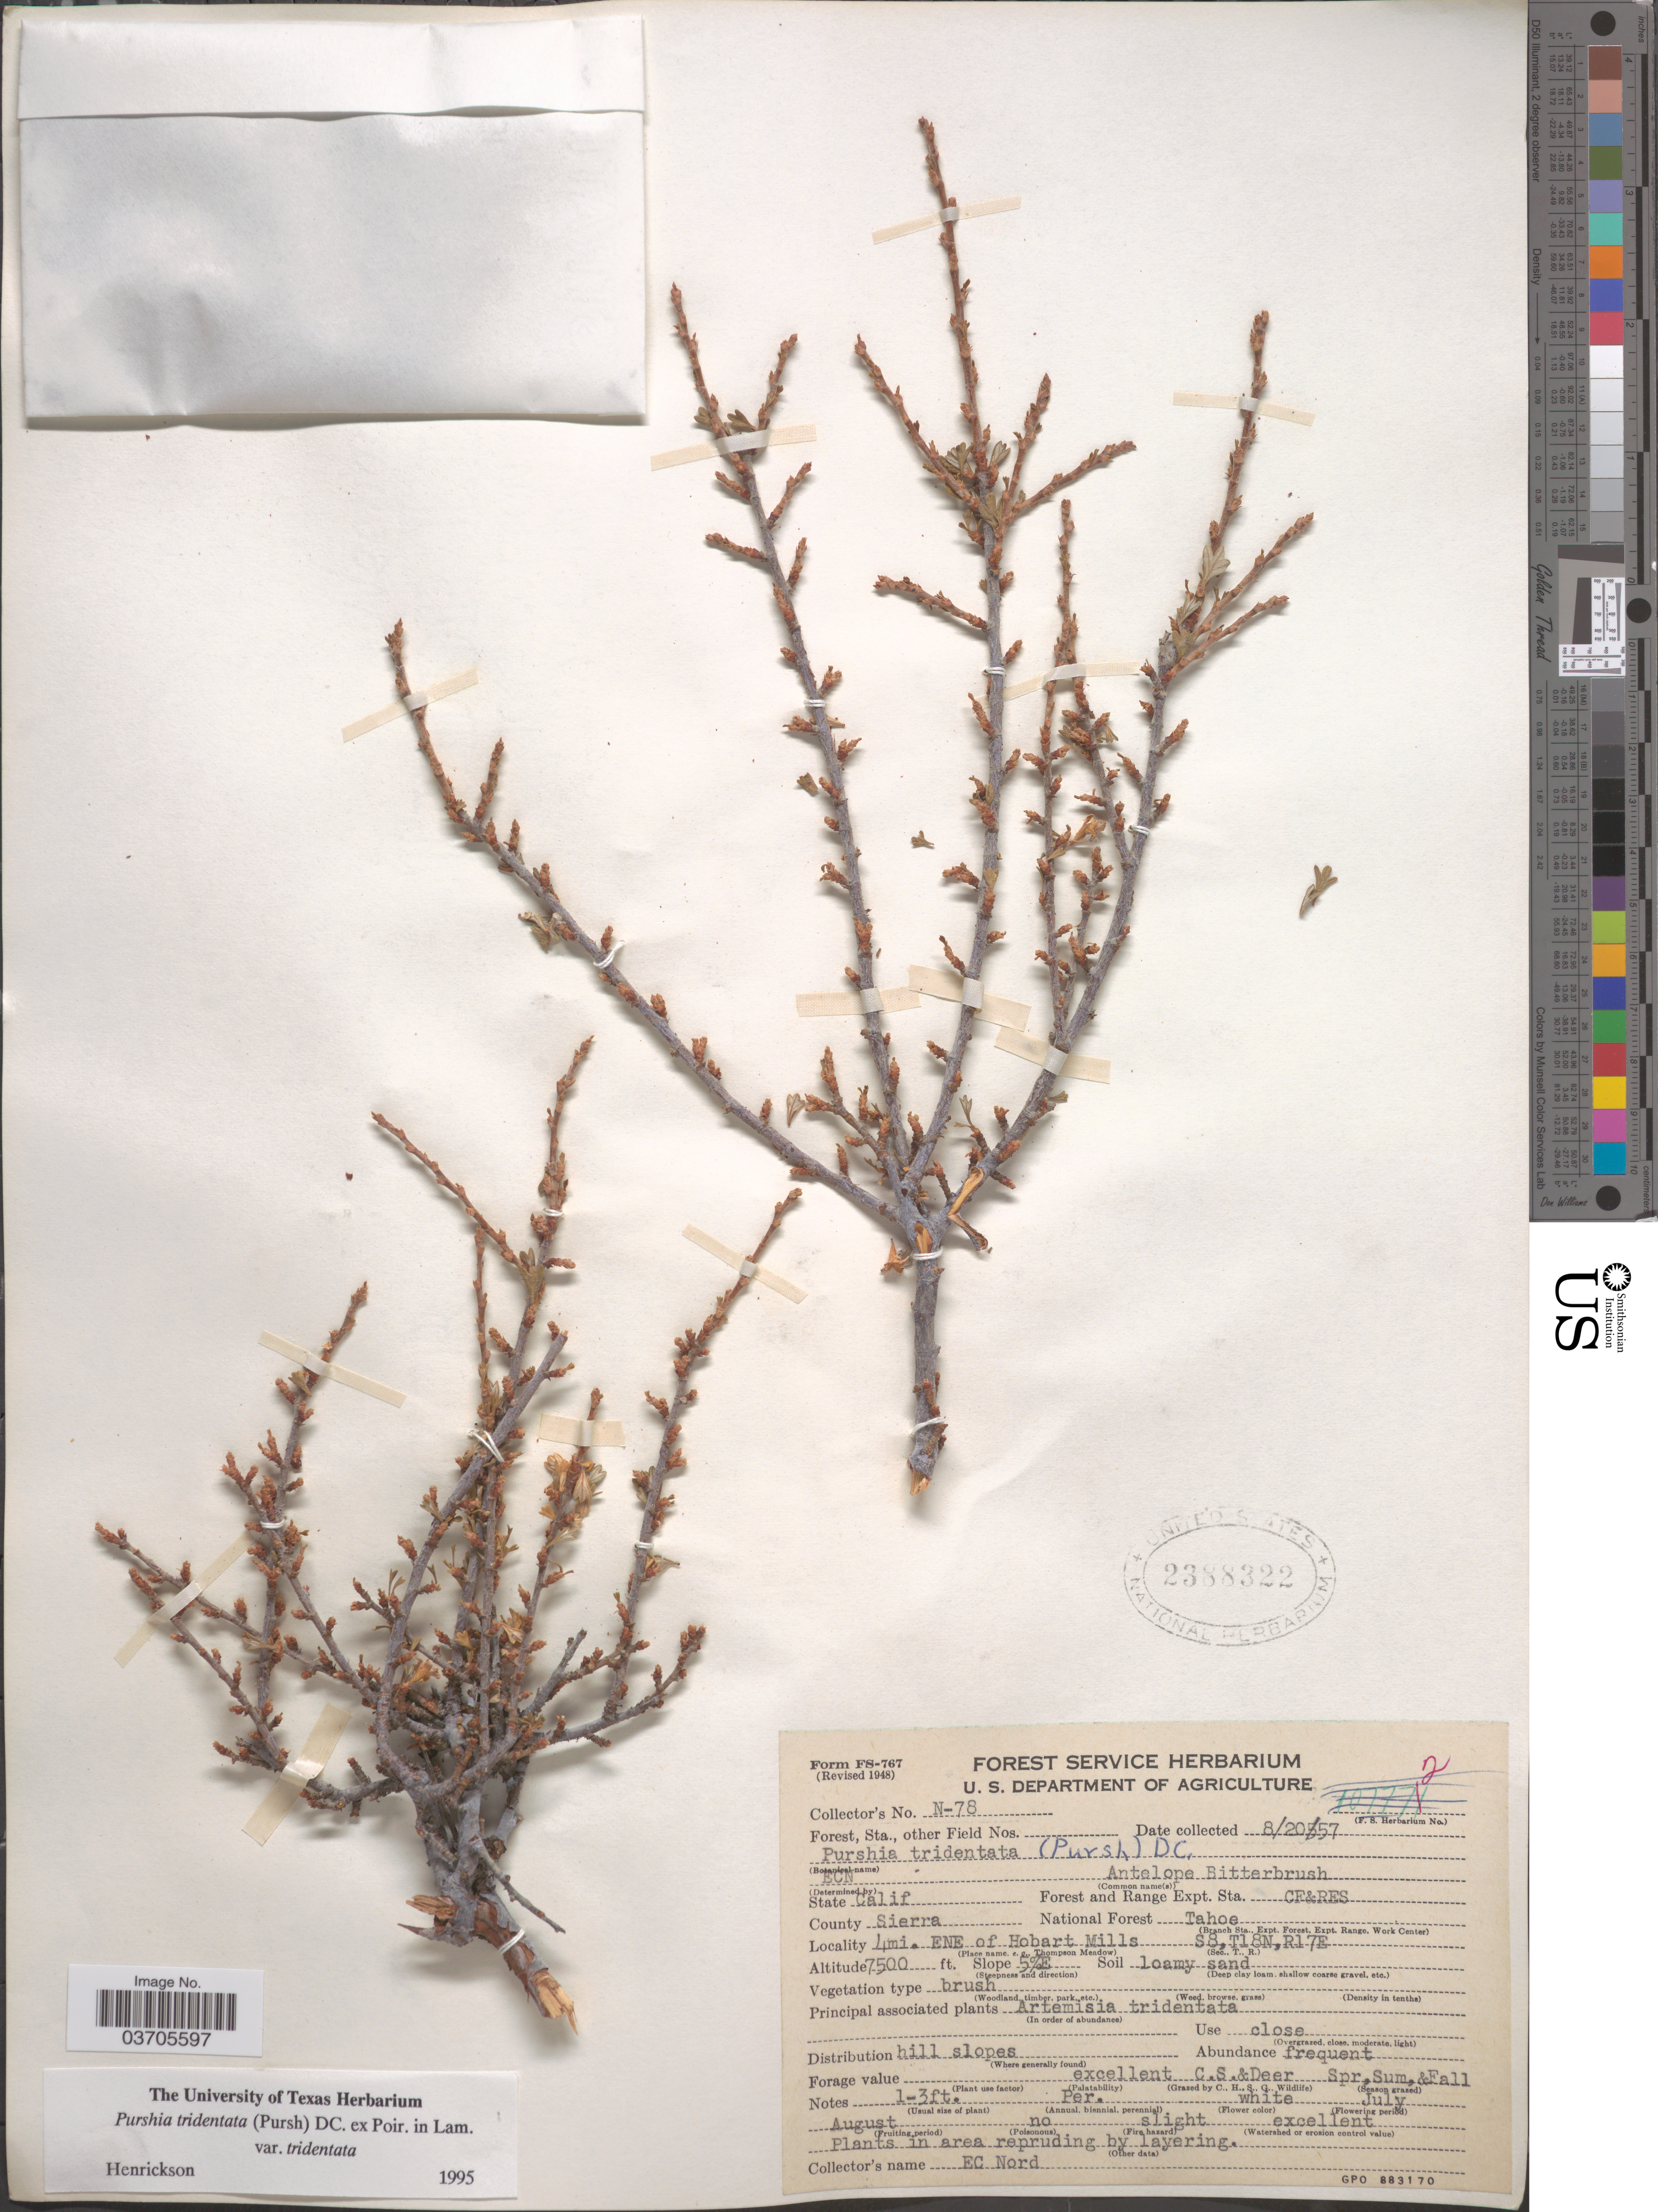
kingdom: Plantae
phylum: Tracheophyta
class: Magnoliopsida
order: Rosales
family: Rosaceae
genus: Purshia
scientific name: Purshia tridentata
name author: (Pursh) DC.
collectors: E. Nord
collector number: N-78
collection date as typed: Transcribed d/m/y: 20/8/57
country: United States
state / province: California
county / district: Sierra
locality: Forest and Range Expt. Sta. CF&RES. County Sierra. National Forest Tahoe. 4mi. ENE of Hobart Mills S8, T18N, R17E.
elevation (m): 2286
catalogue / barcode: US 2388322